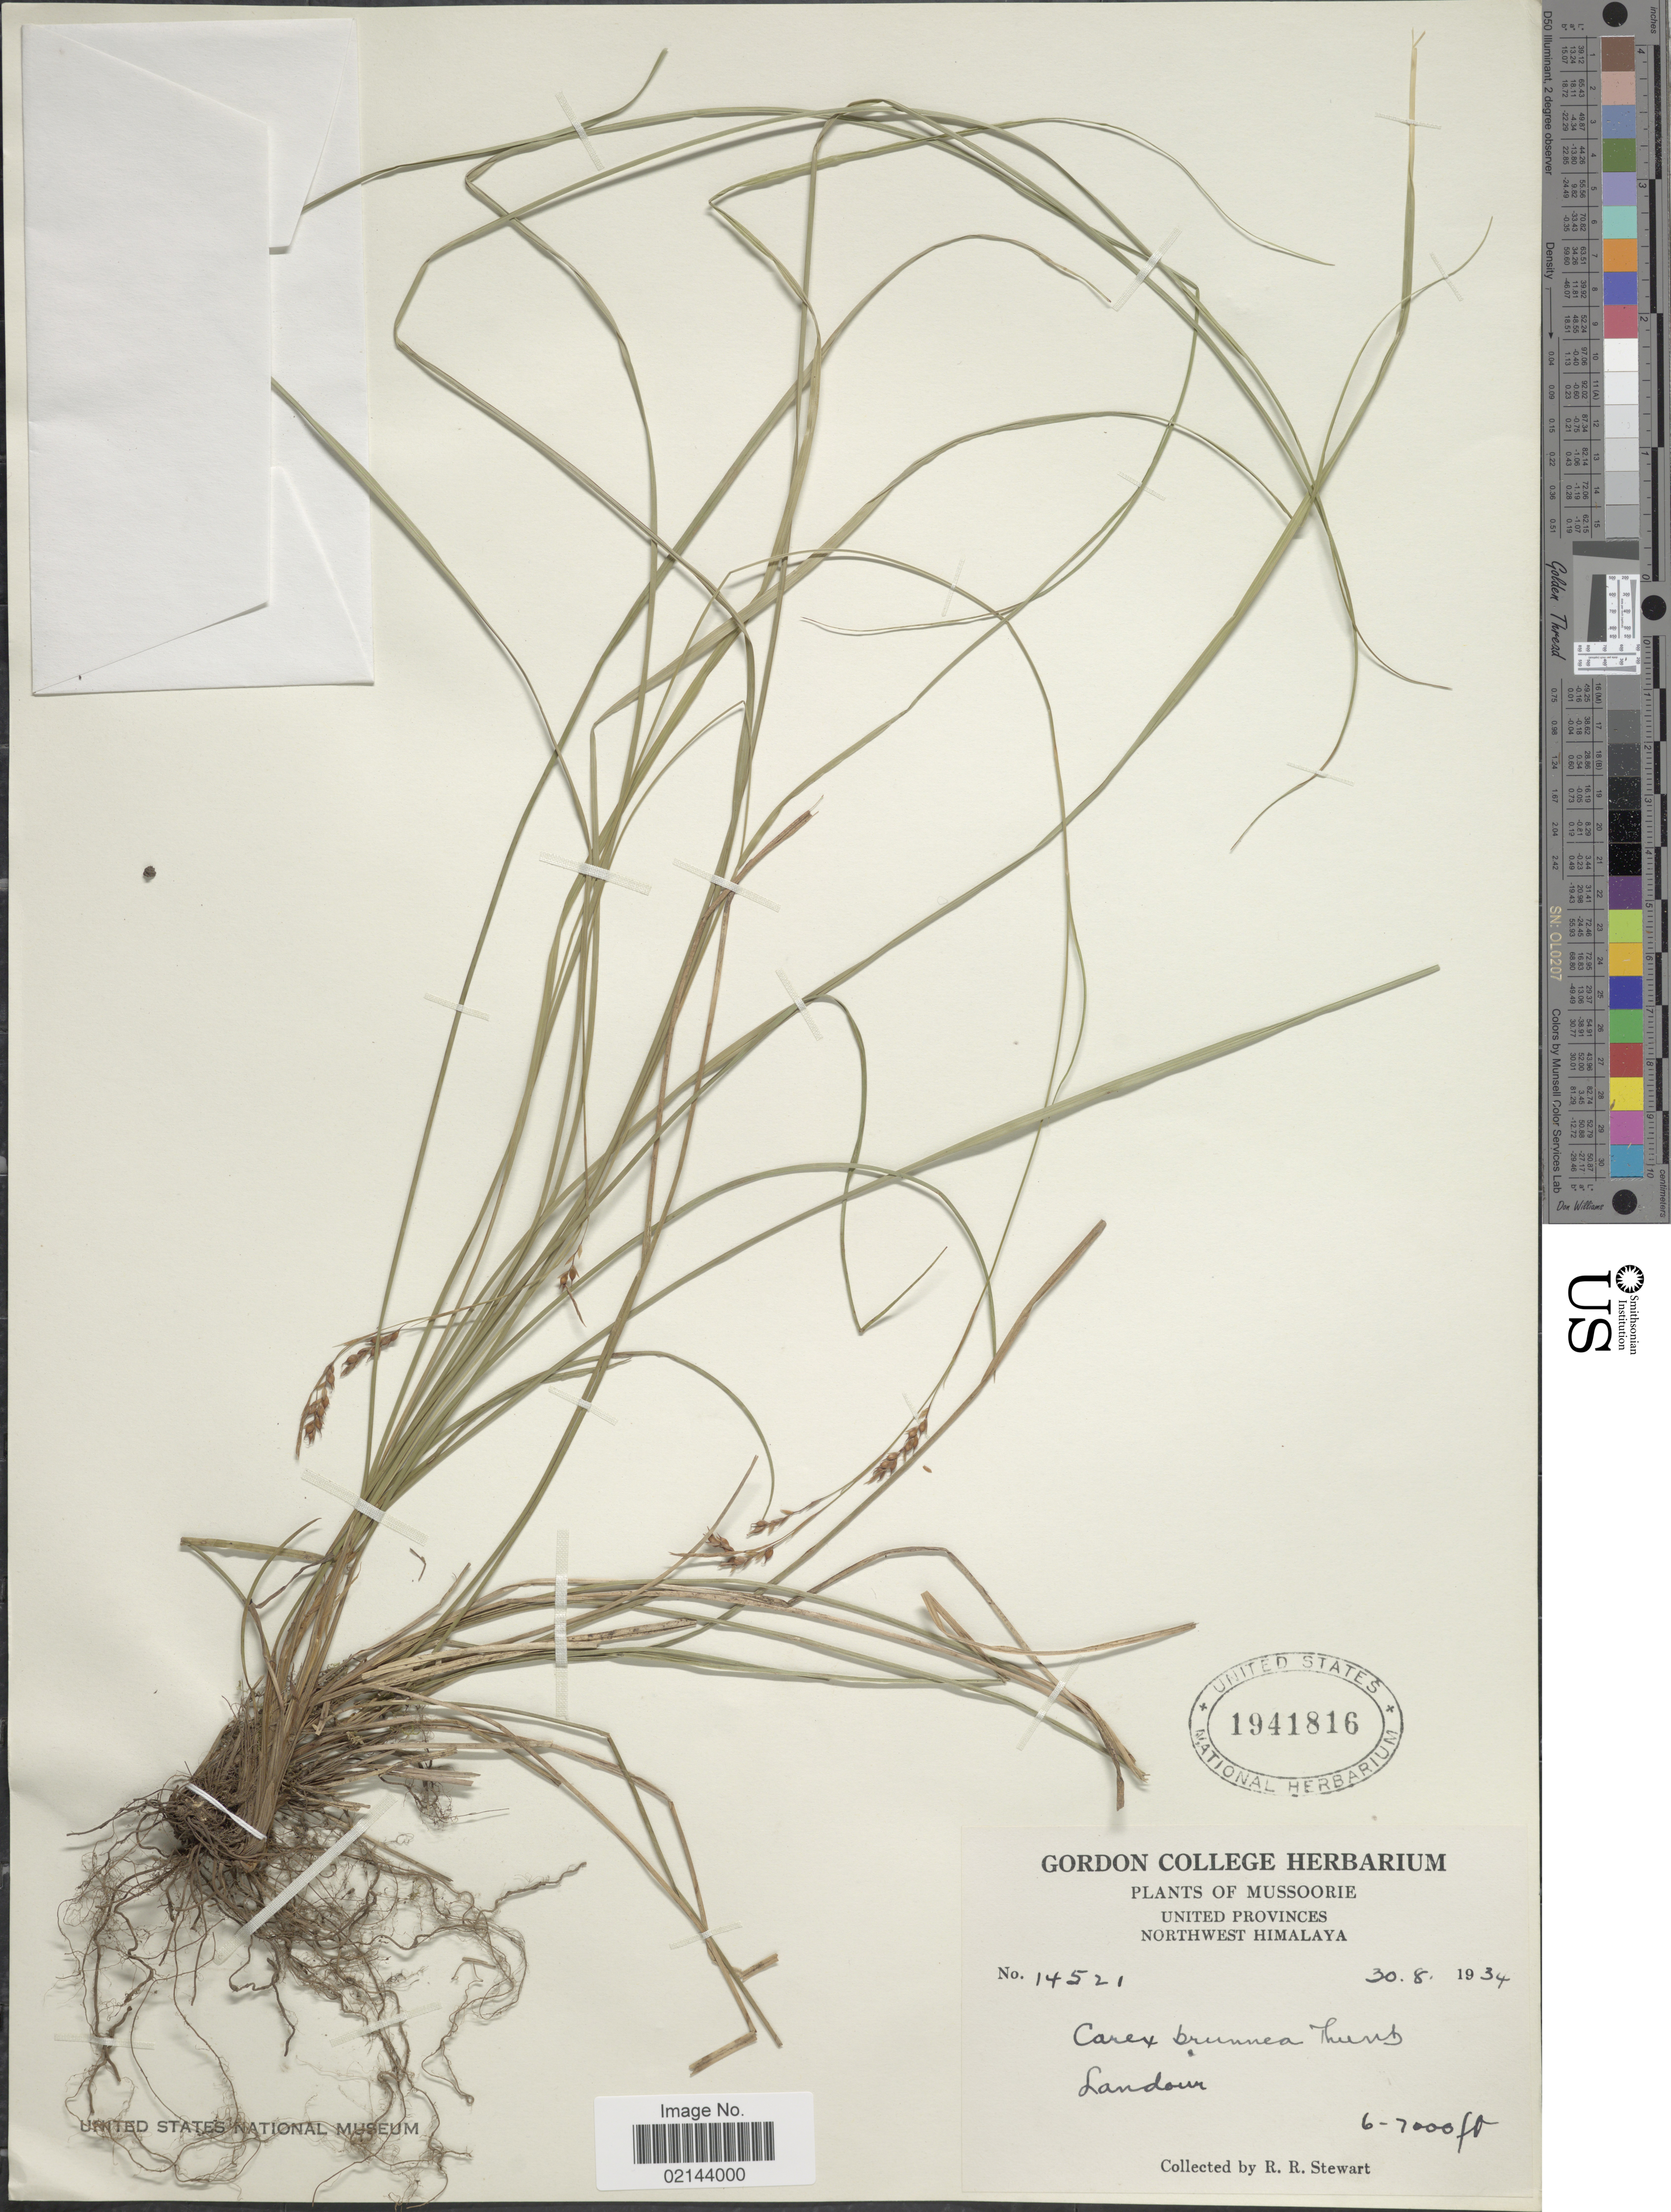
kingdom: Plantae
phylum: Tracheophyta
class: Liliopsida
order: Poales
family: Cyperaceae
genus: Carex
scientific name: Carex brunnea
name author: Thunb.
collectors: R. R. Stewart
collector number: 14521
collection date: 1934-08-30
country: India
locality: Mussoorie, United Provinces, Northwest Himalaya, Landour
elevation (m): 1829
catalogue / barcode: US 1941816